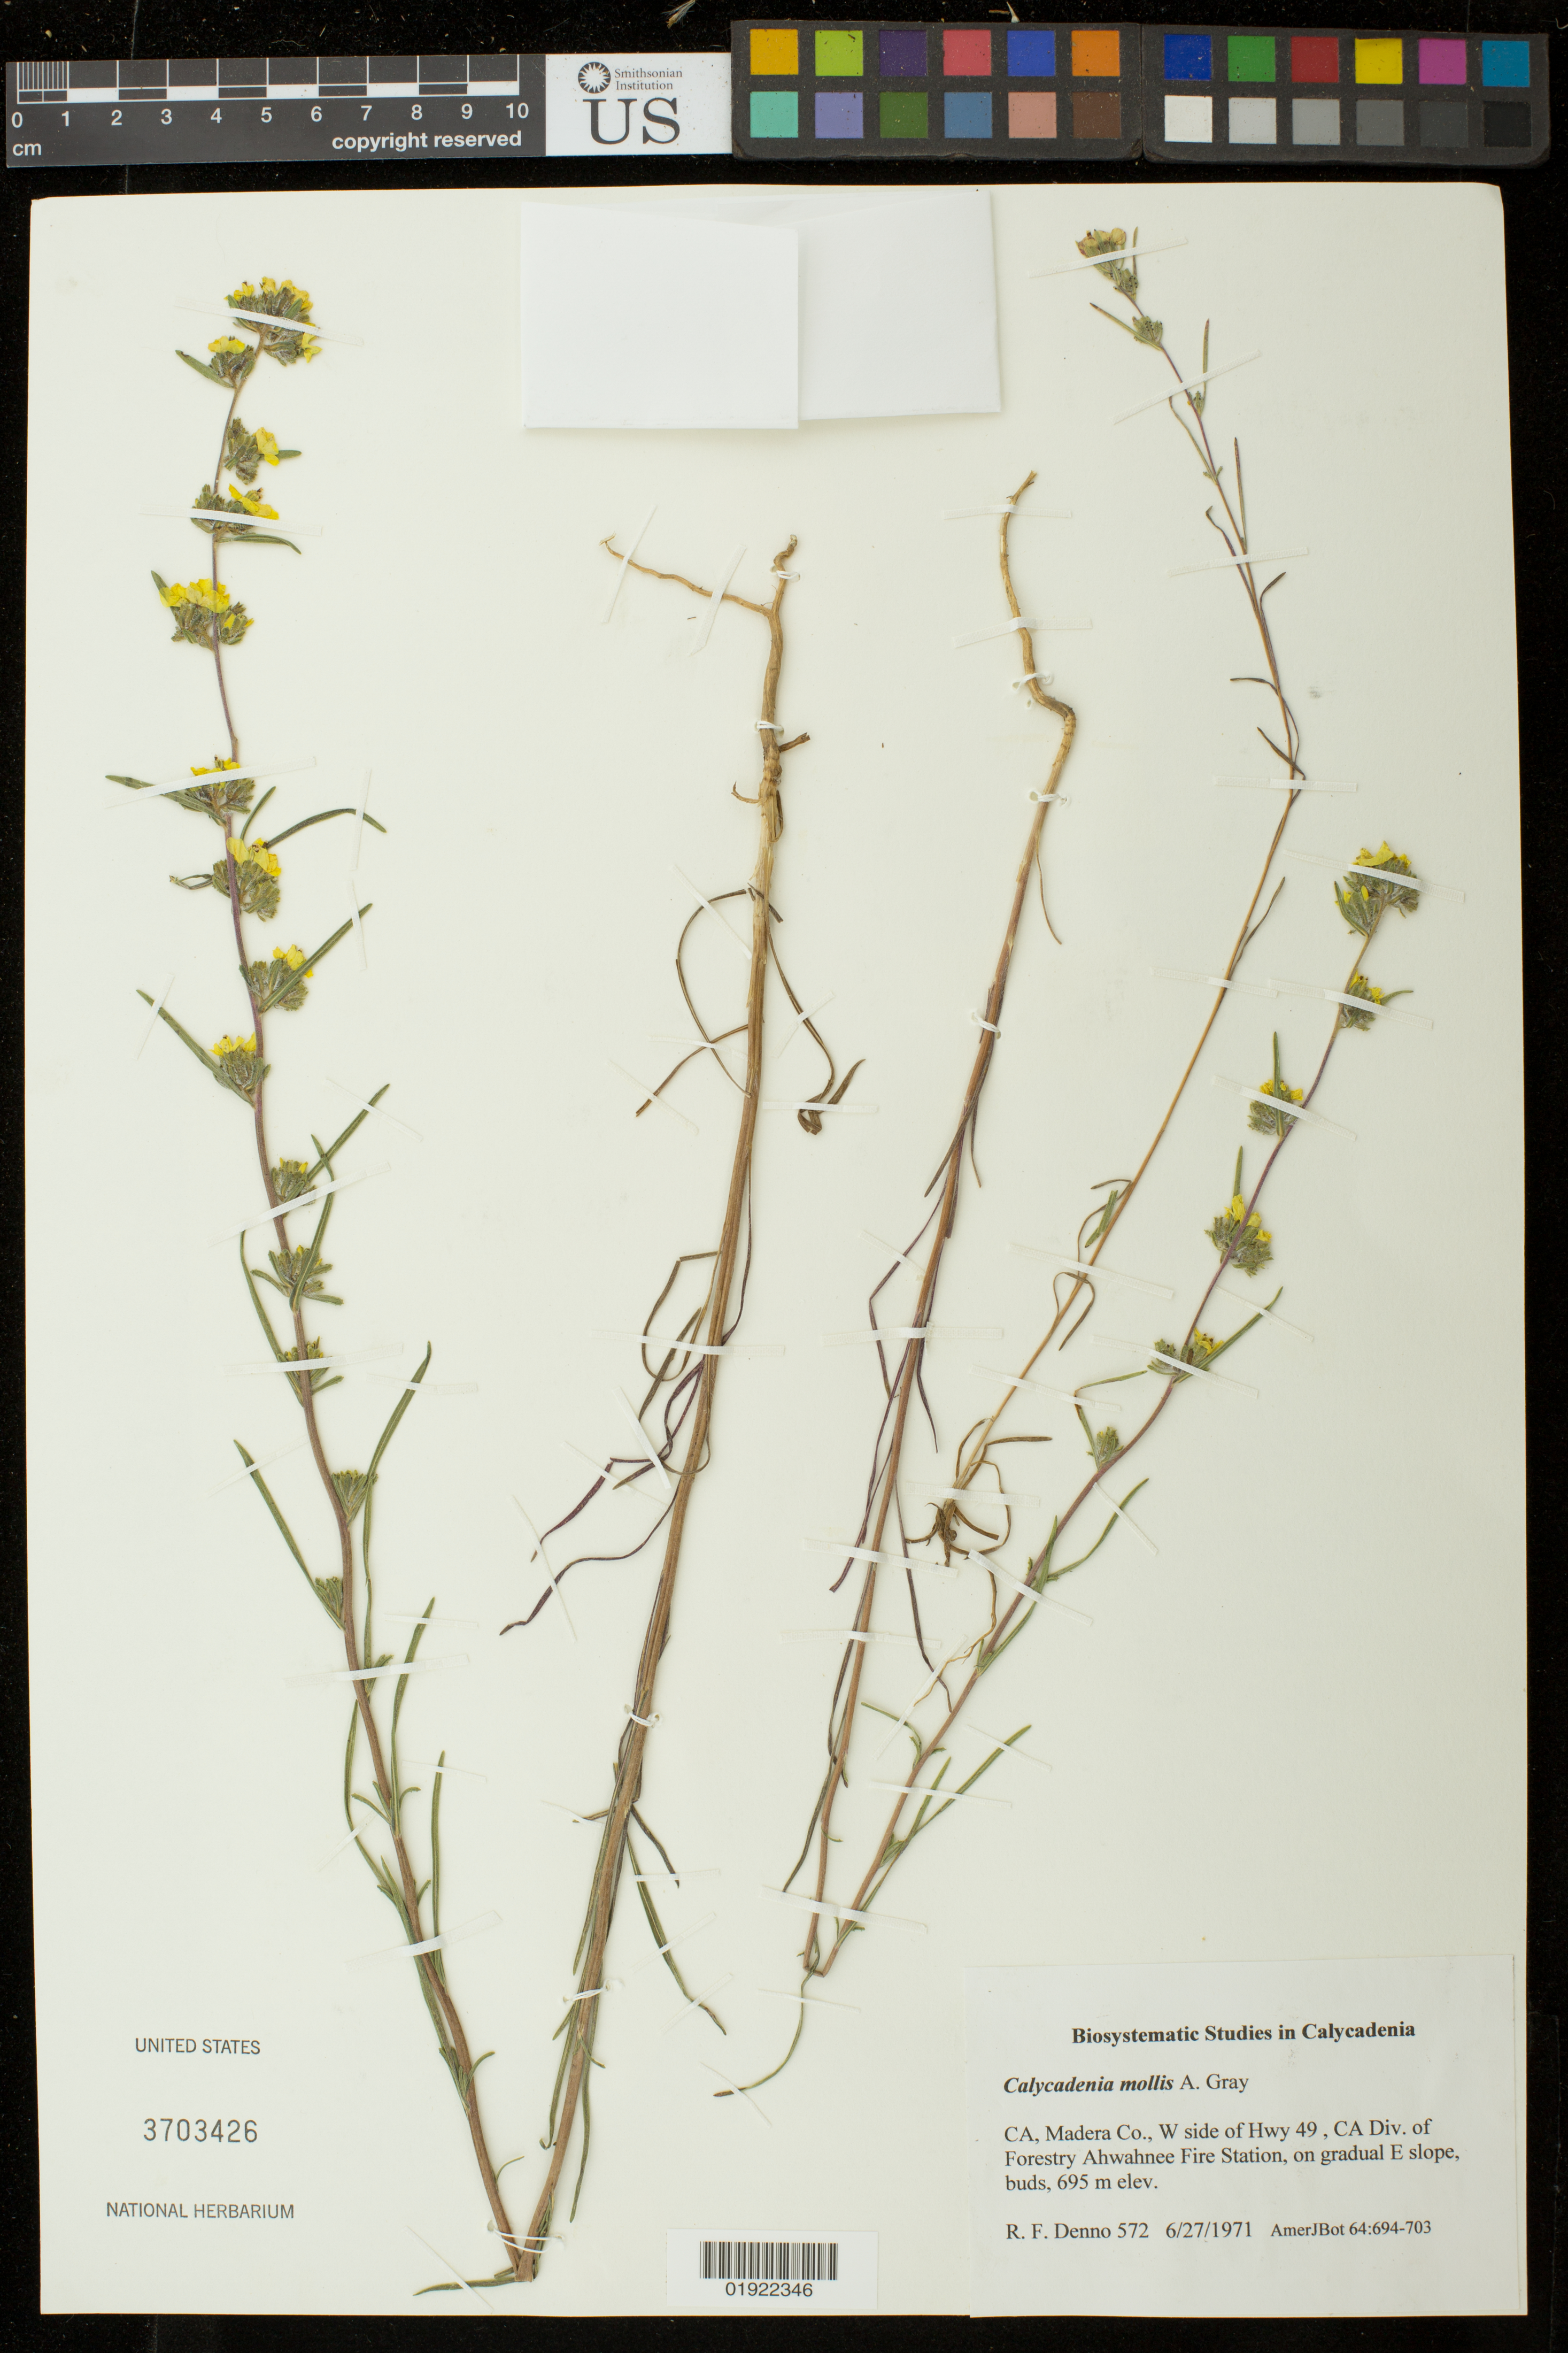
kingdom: Plantae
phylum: Tracheophyta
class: Magnoliopsida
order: Asterales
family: Asteraceae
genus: Calycadenia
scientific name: Calycadenia mollis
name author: A. Gray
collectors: R. Denno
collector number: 572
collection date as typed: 6/27/1971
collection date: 1971-06-27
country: United States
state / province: California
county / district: Madera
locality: W side of Hwy 49, CA Div. of Forestry Ahwahnee Fire Station, on gradual E slope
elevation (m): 695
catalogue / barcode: US 3703426